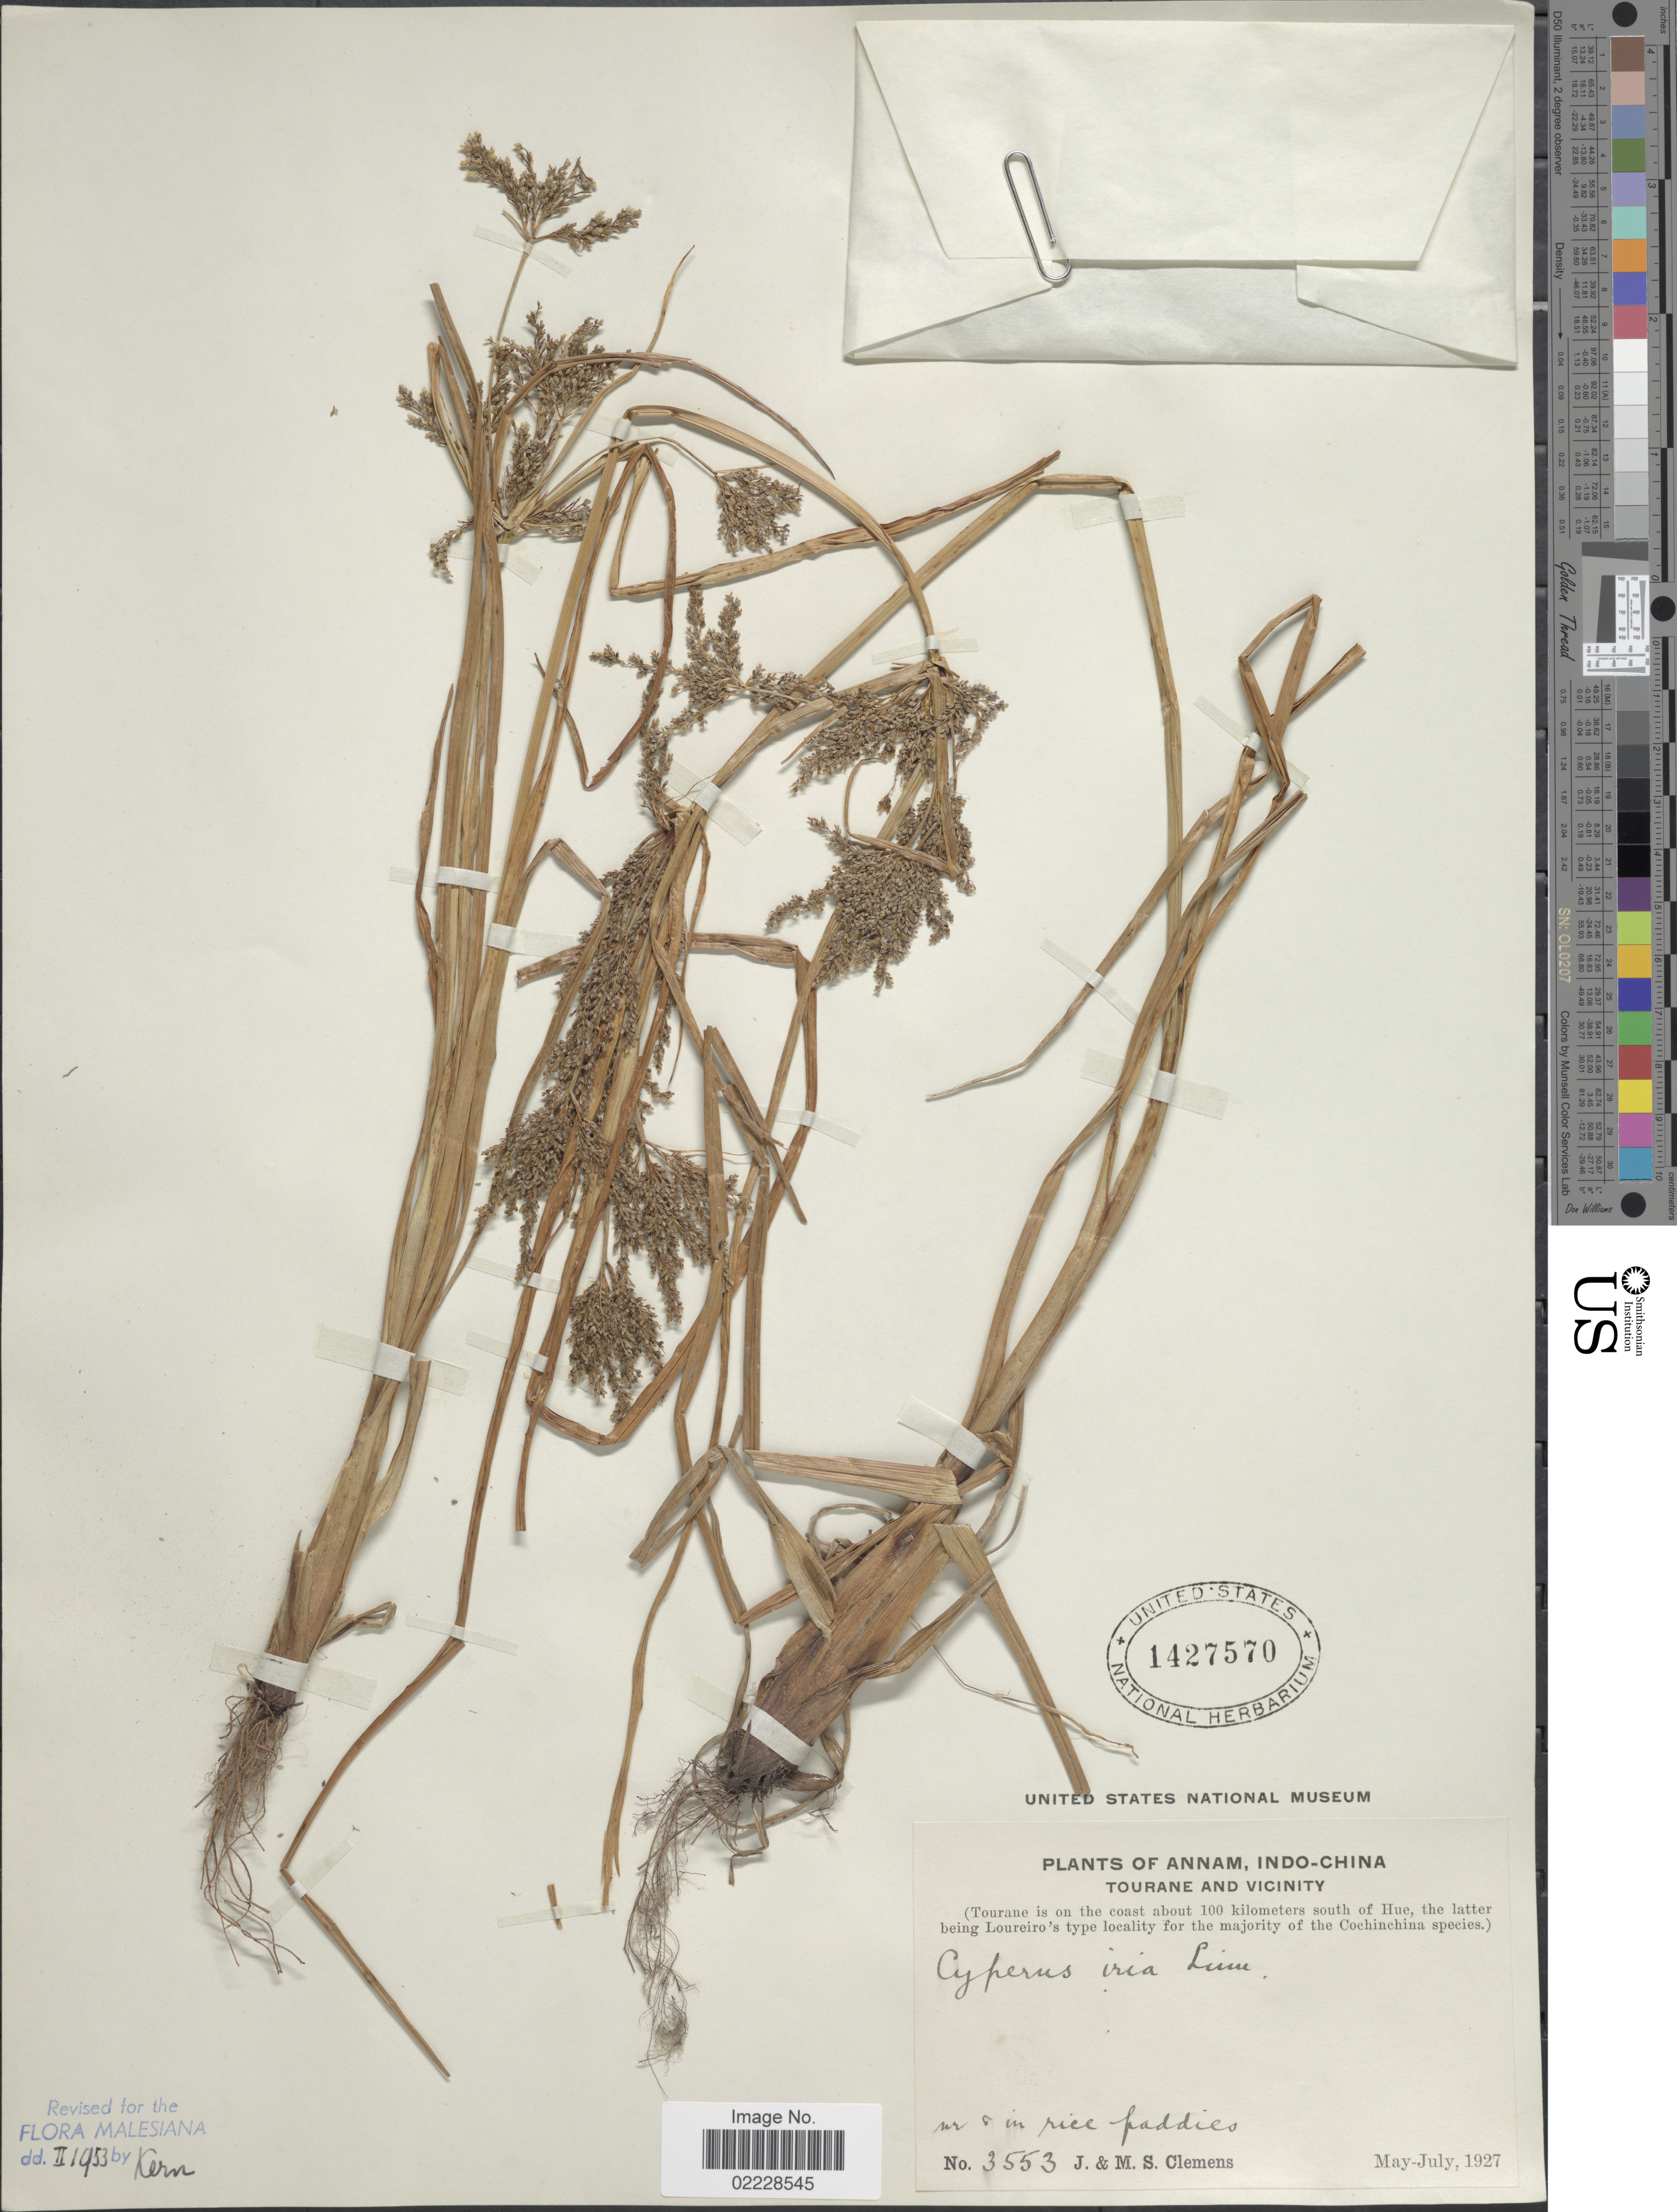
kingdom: Plantae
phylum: Tracheophyta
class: Liliopsida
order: Poales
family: Cyperaceae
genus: Cyperus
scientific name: Cyperus iria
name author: L.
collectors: J. Clemens & M. S. Clemens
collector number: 3553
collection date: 1927-05/1927-07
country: Vietnam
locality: Annam, Indo-China, Tourane and Vicinity. (Tourane is on the coast about 100 kilometers south of Hue, the latter being Loureiro's type locality for the majority of the Cochinchina species).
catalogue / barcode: US 1427570